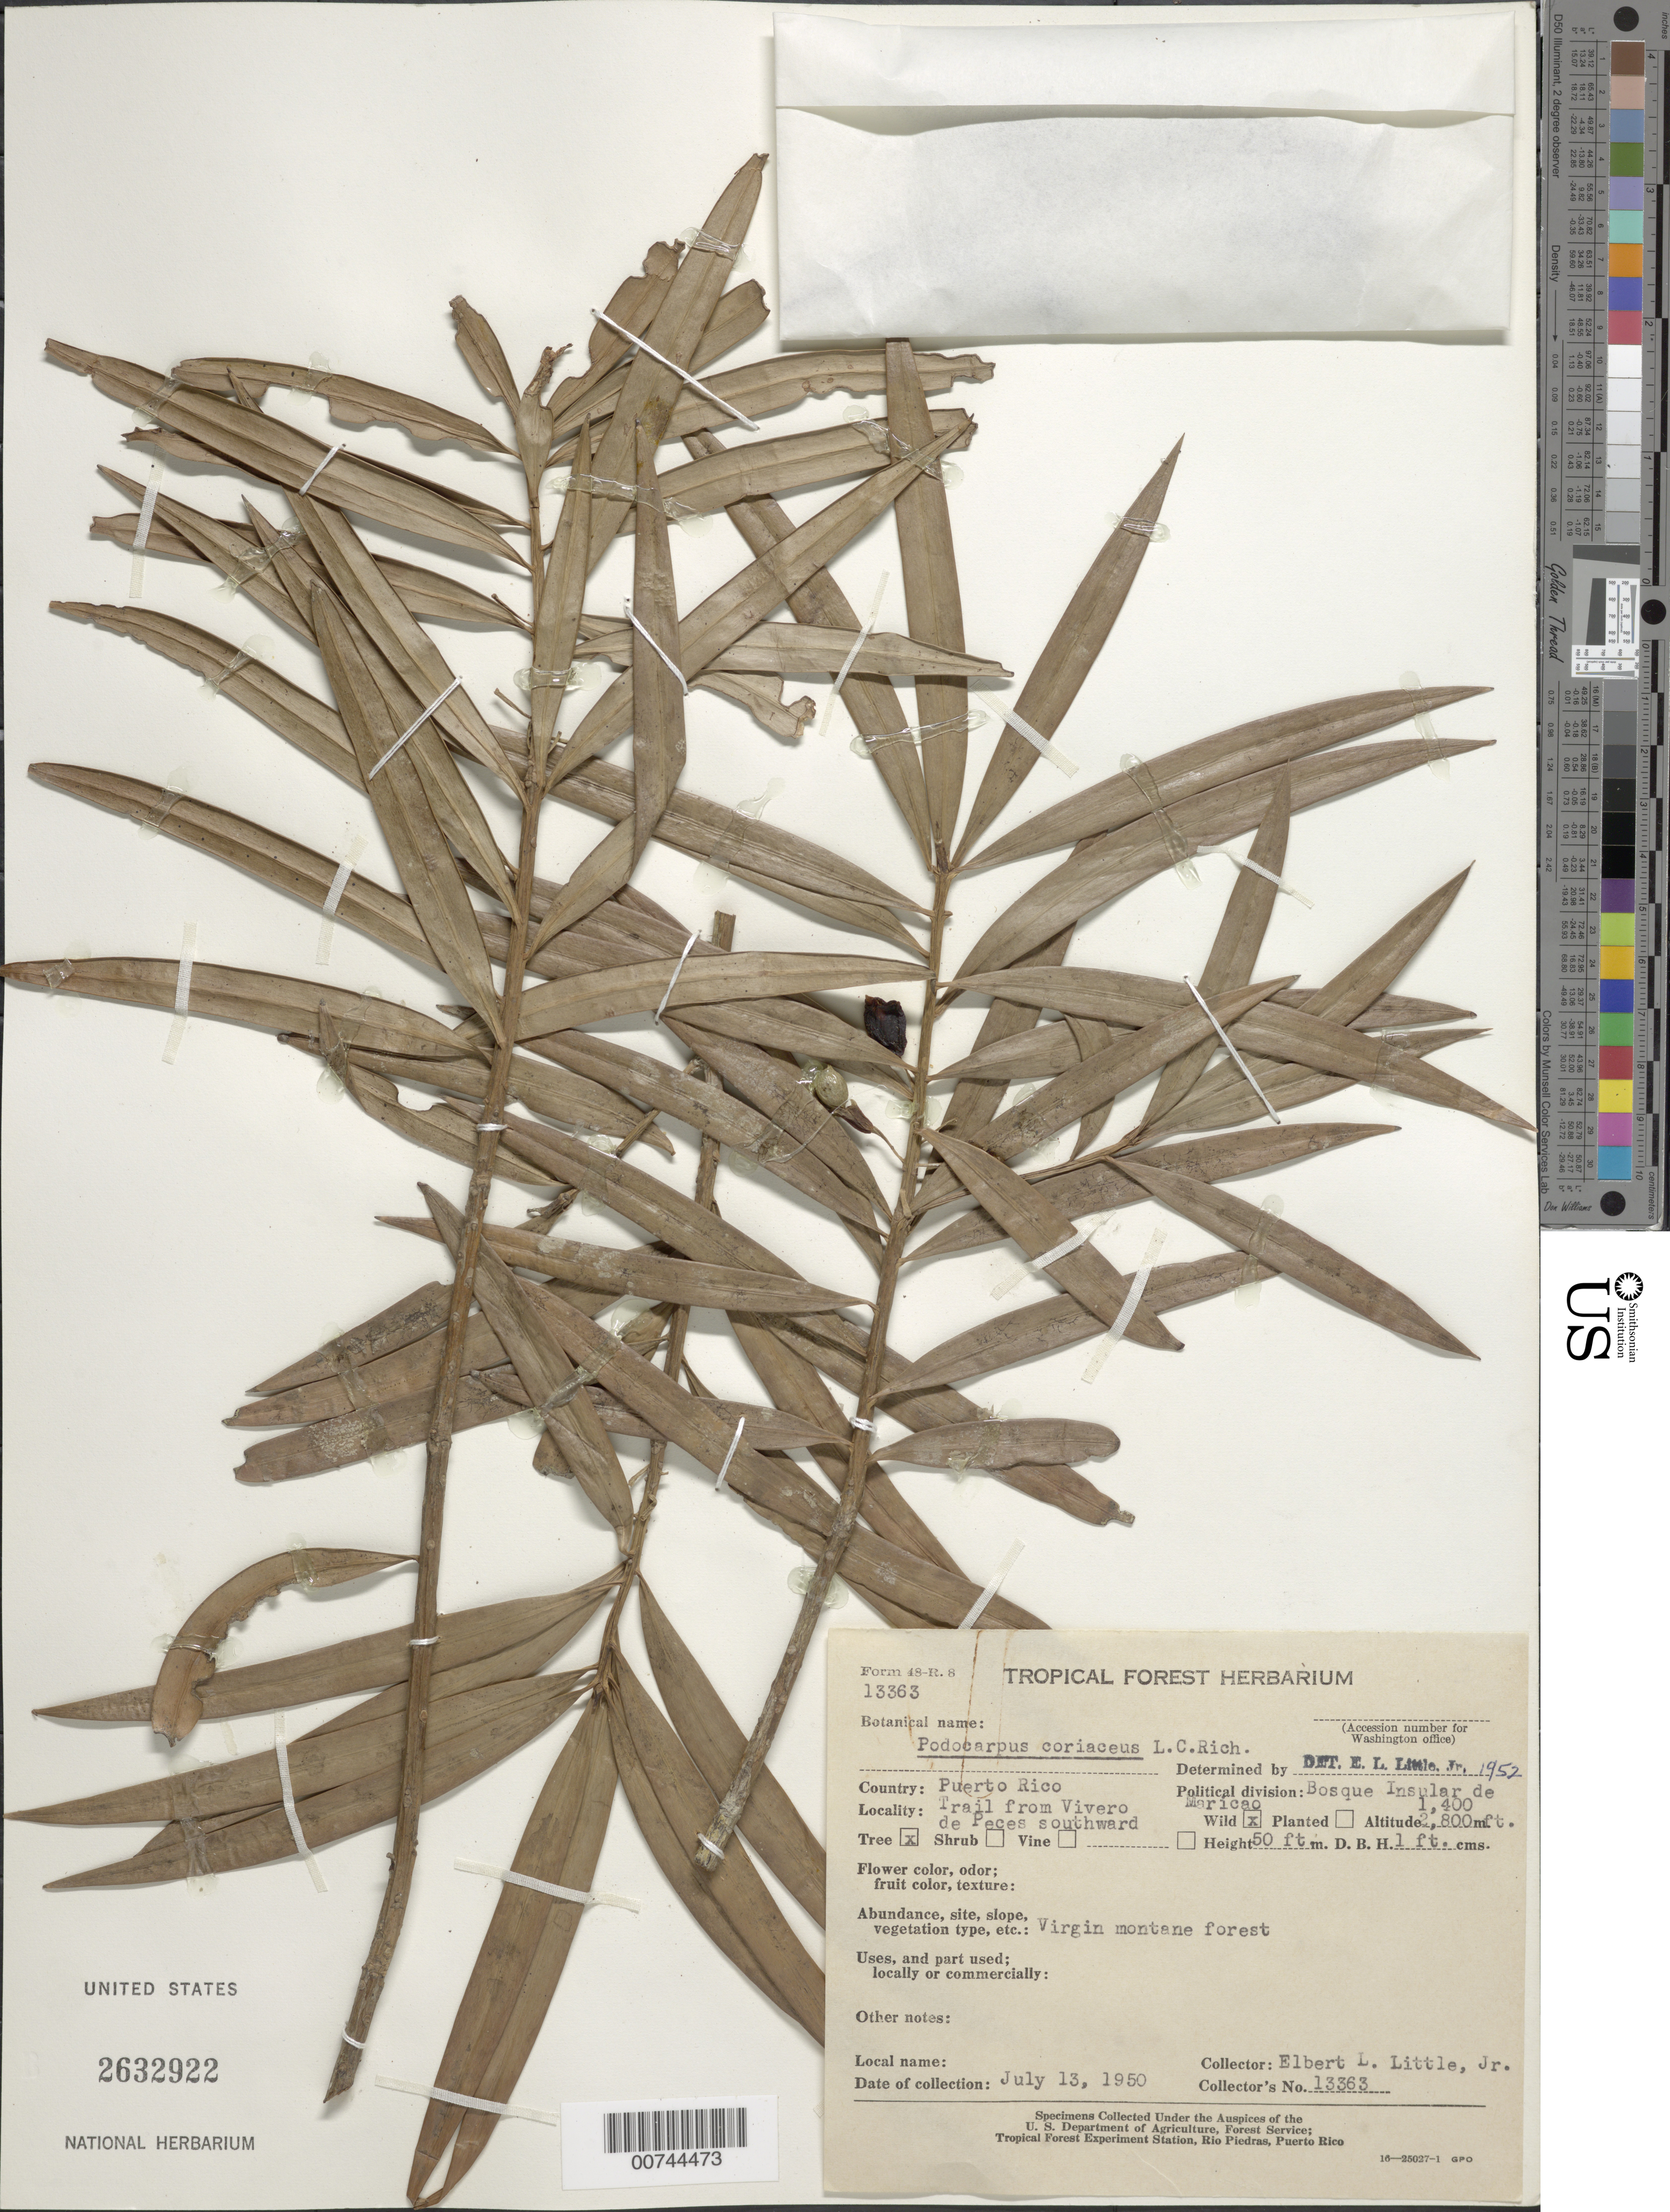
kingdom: Plantae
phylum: Tracheophyta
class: Pinopsida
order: Pinales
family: Podocarpaceae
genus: Podocarpus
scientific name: Podocarpus coriaceus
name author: Rich. & A. Rich.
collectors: E. L. Little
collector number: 13363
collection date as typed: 13 Jul 1950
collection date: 1950-07-13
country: Puerto Rico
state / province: Maricao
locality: Bosque Insular de Maricao, trail from Vivero de Peces southward.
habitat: Virgin montane forest.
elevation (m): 427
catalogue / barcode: US 2632922